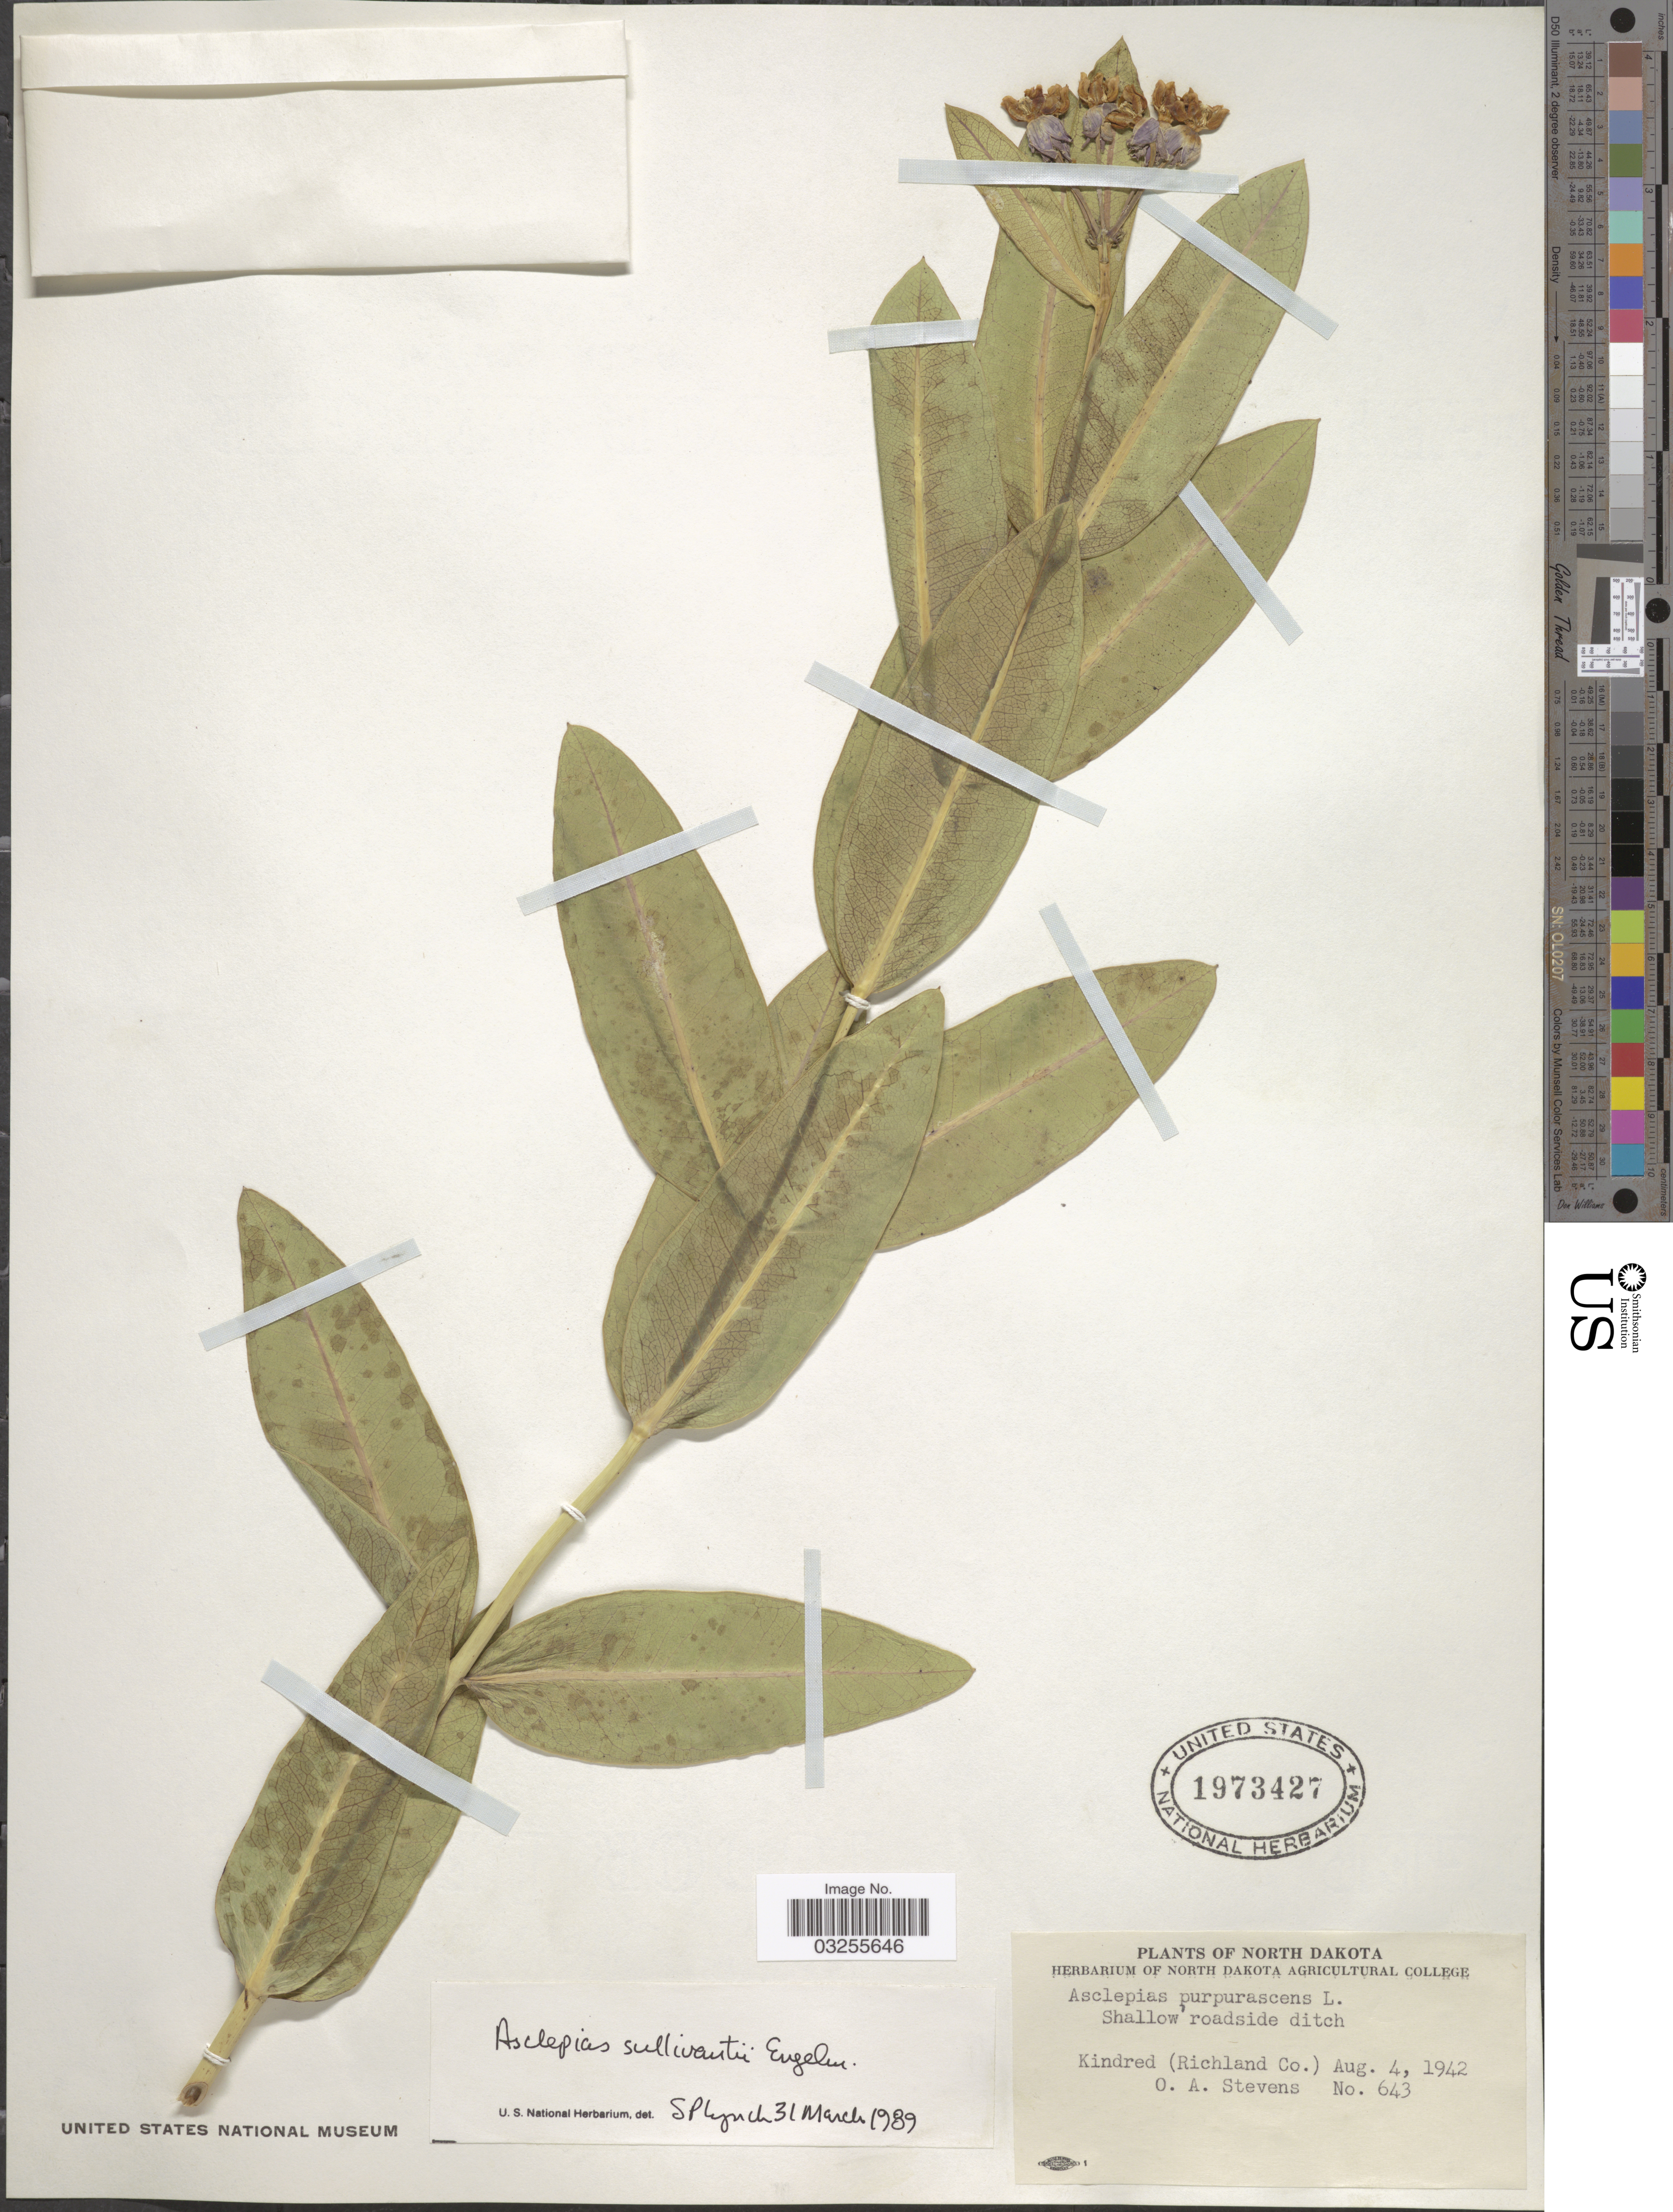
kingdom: Plantae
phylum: Tracheophyta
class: Magnoliopsida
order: Gentianales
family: Apocynaceae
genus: Asclepias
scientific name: Asclepias sullivantii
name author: Engelm. ex A. Gray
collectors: O. A. Stevens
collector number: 643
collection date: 1942-08-04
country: United States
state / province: North Dakota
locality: Kindred (Richland Co.).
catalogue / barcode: US 1973427